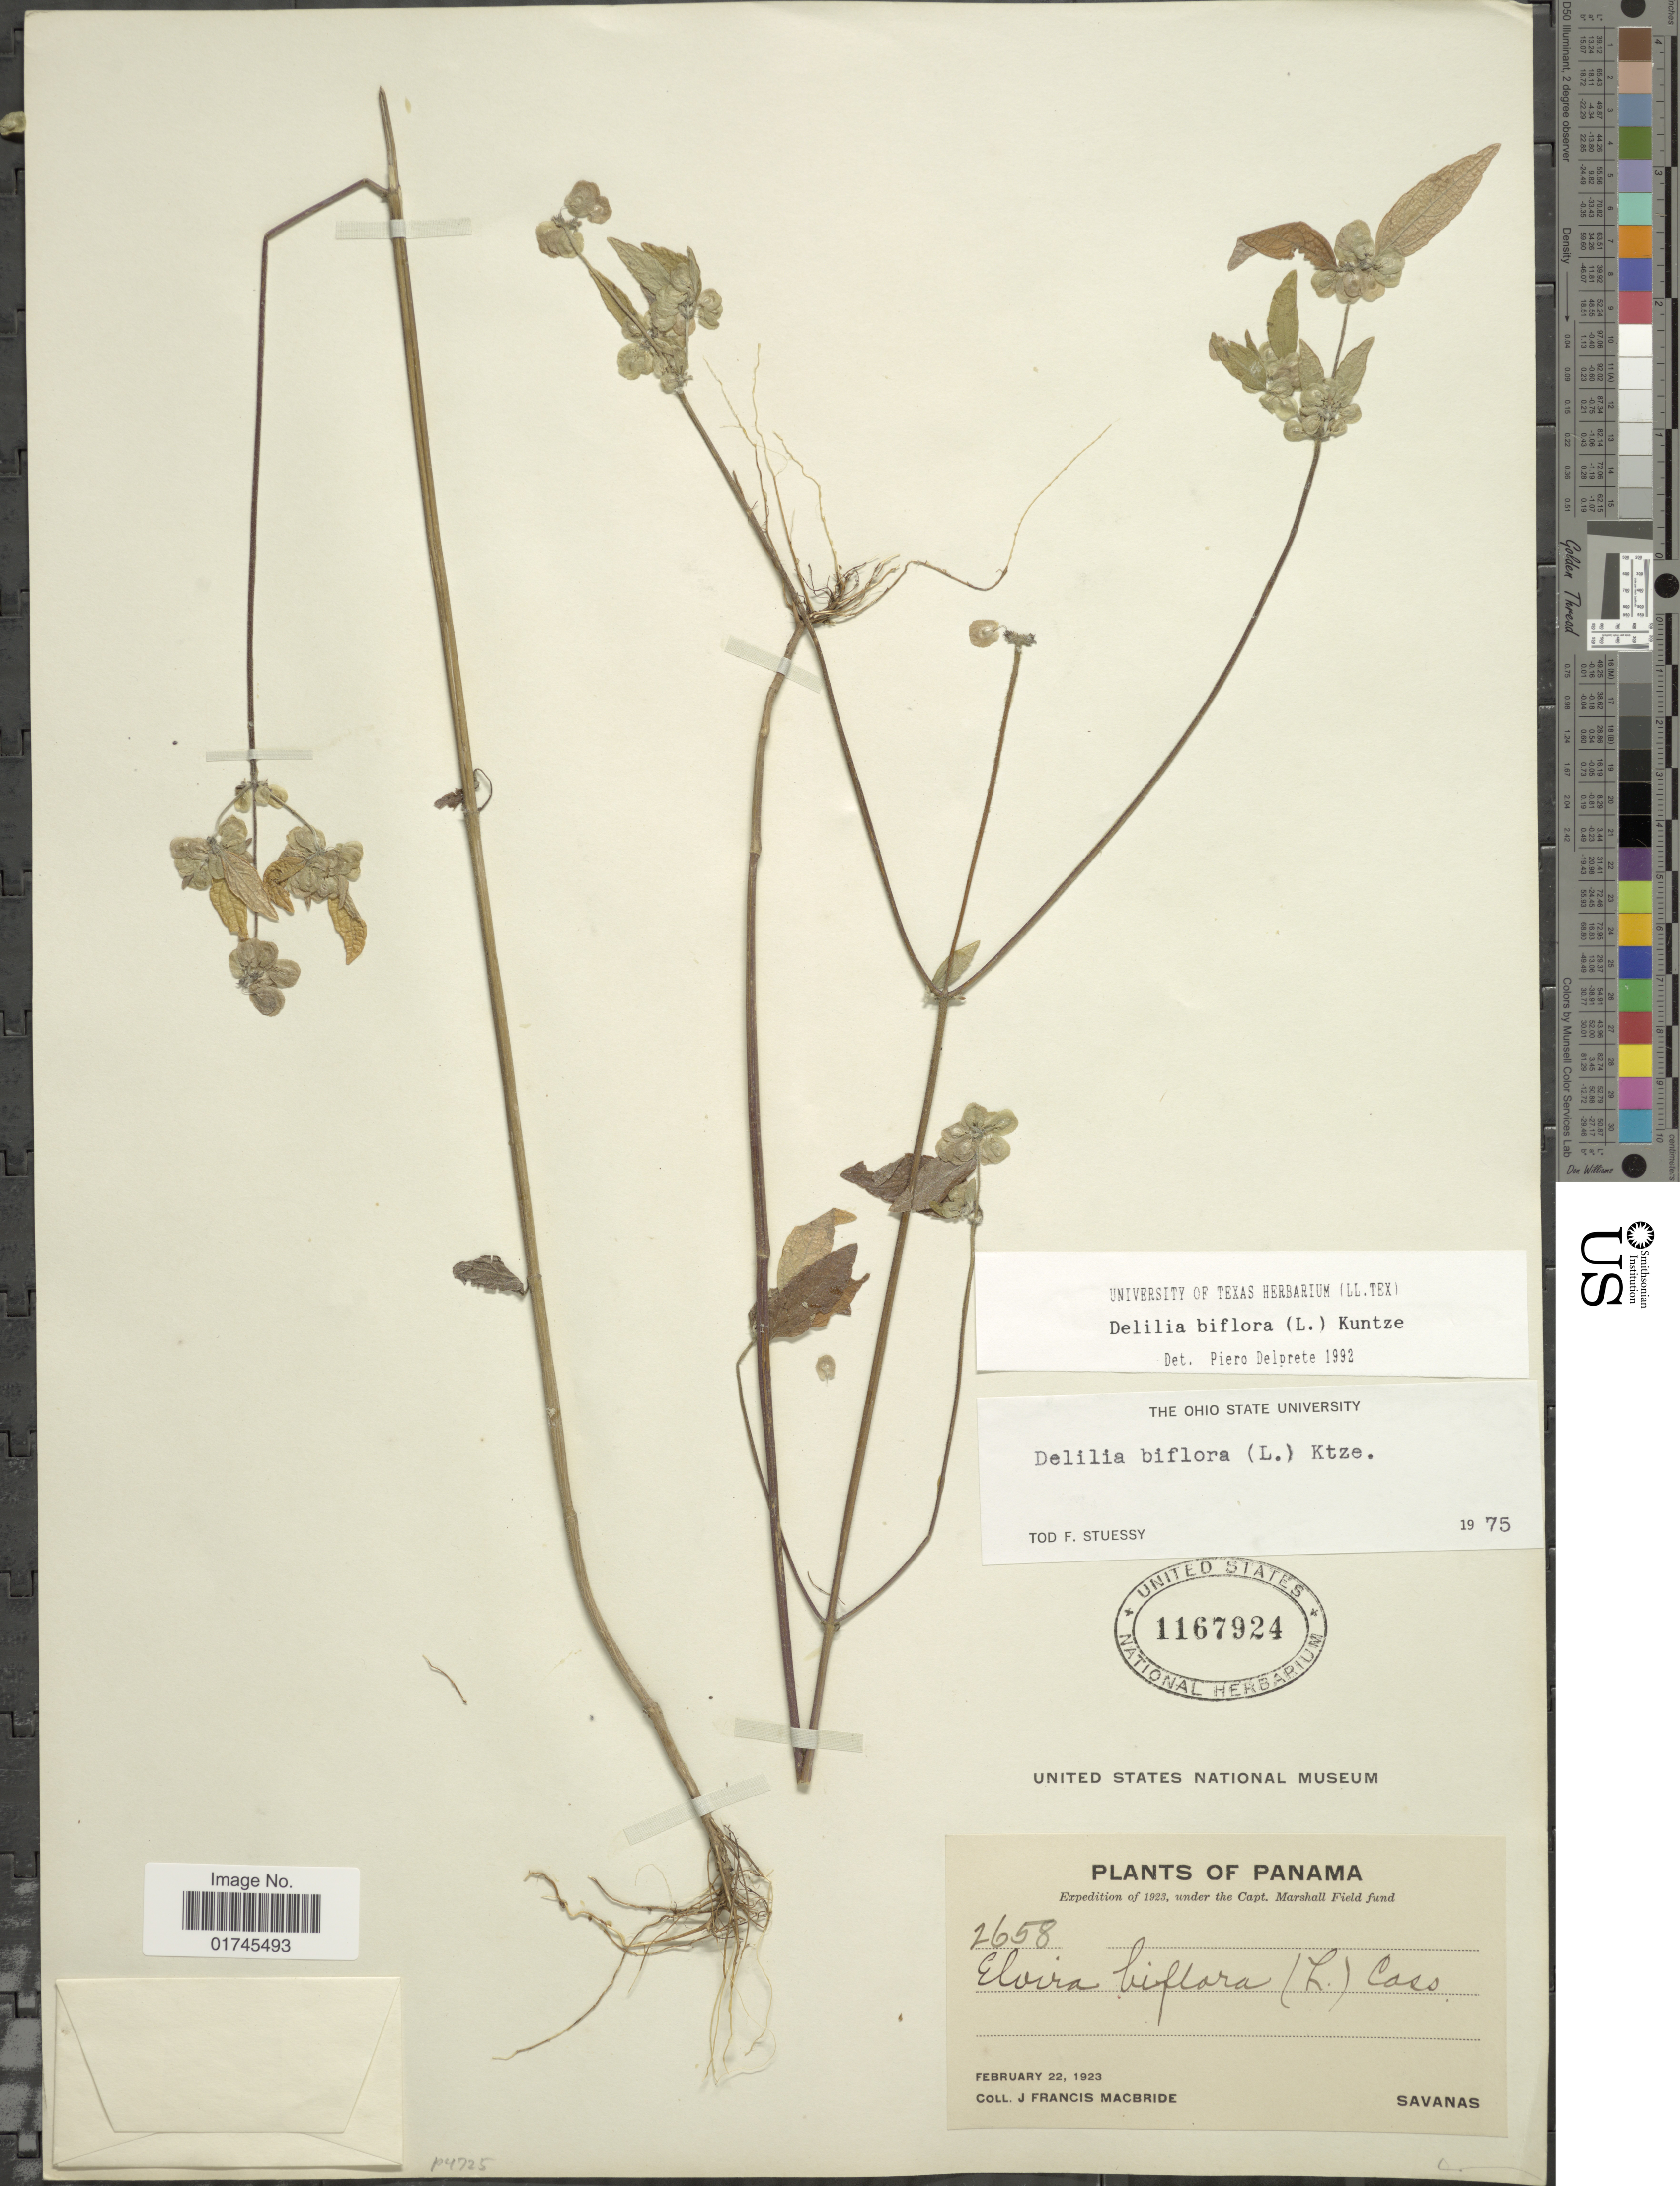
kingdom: Plantae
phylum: Tracheophyta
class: Magnoliopsida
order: Asterales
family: Asteraceae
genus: Delilia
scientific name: Delilia biflora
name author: (L.) Kuntze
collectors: J. F. Macbride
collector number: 2658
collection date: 1923-02-22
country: Panama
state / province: Panamá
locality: Savanas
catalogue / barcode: US 1167924